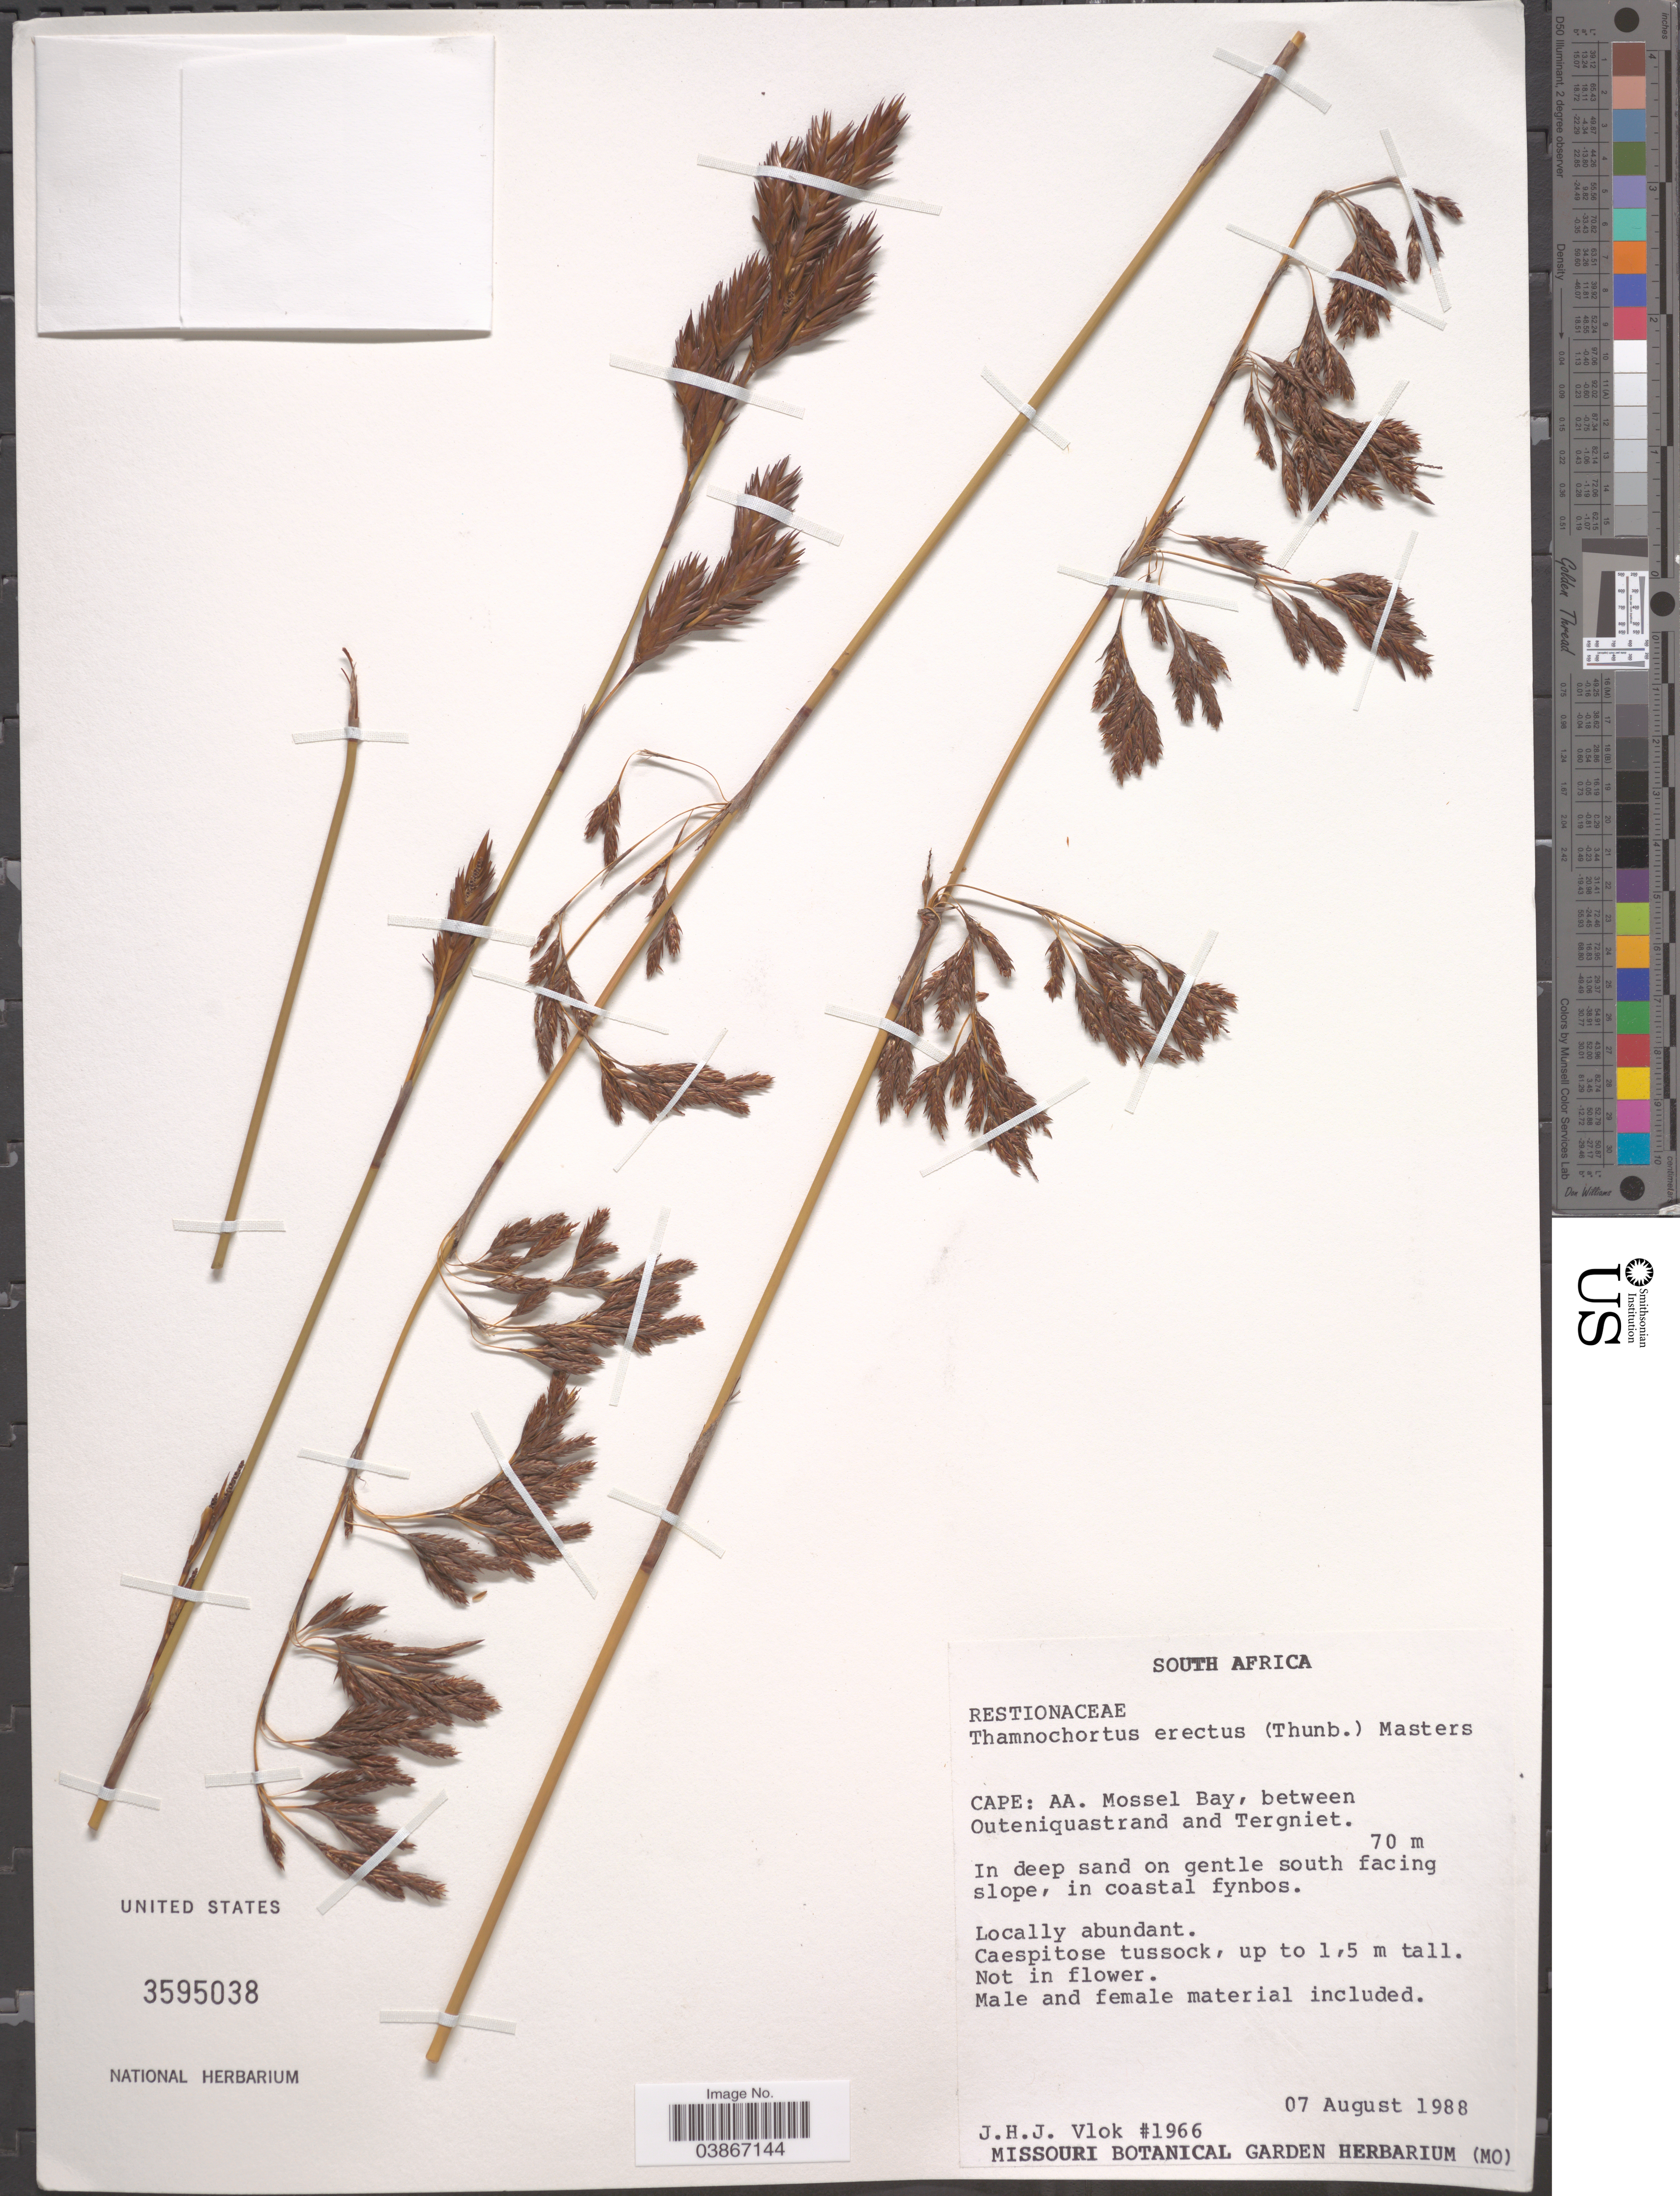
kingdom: Plantae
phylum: Tracheophyta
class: Liliopsida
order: Poales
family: Restionaceae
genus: Thamnochortus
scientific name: Thamnochortus erectus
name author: (Thunb.) Mast.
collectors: J. H. J. Vlok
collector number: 1966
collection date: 1988-08-07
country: South Africa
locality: Cape: AA. Mossel Bay, between Outeniquastrand and Tergniet.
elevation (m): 70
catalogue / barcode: US 3595038